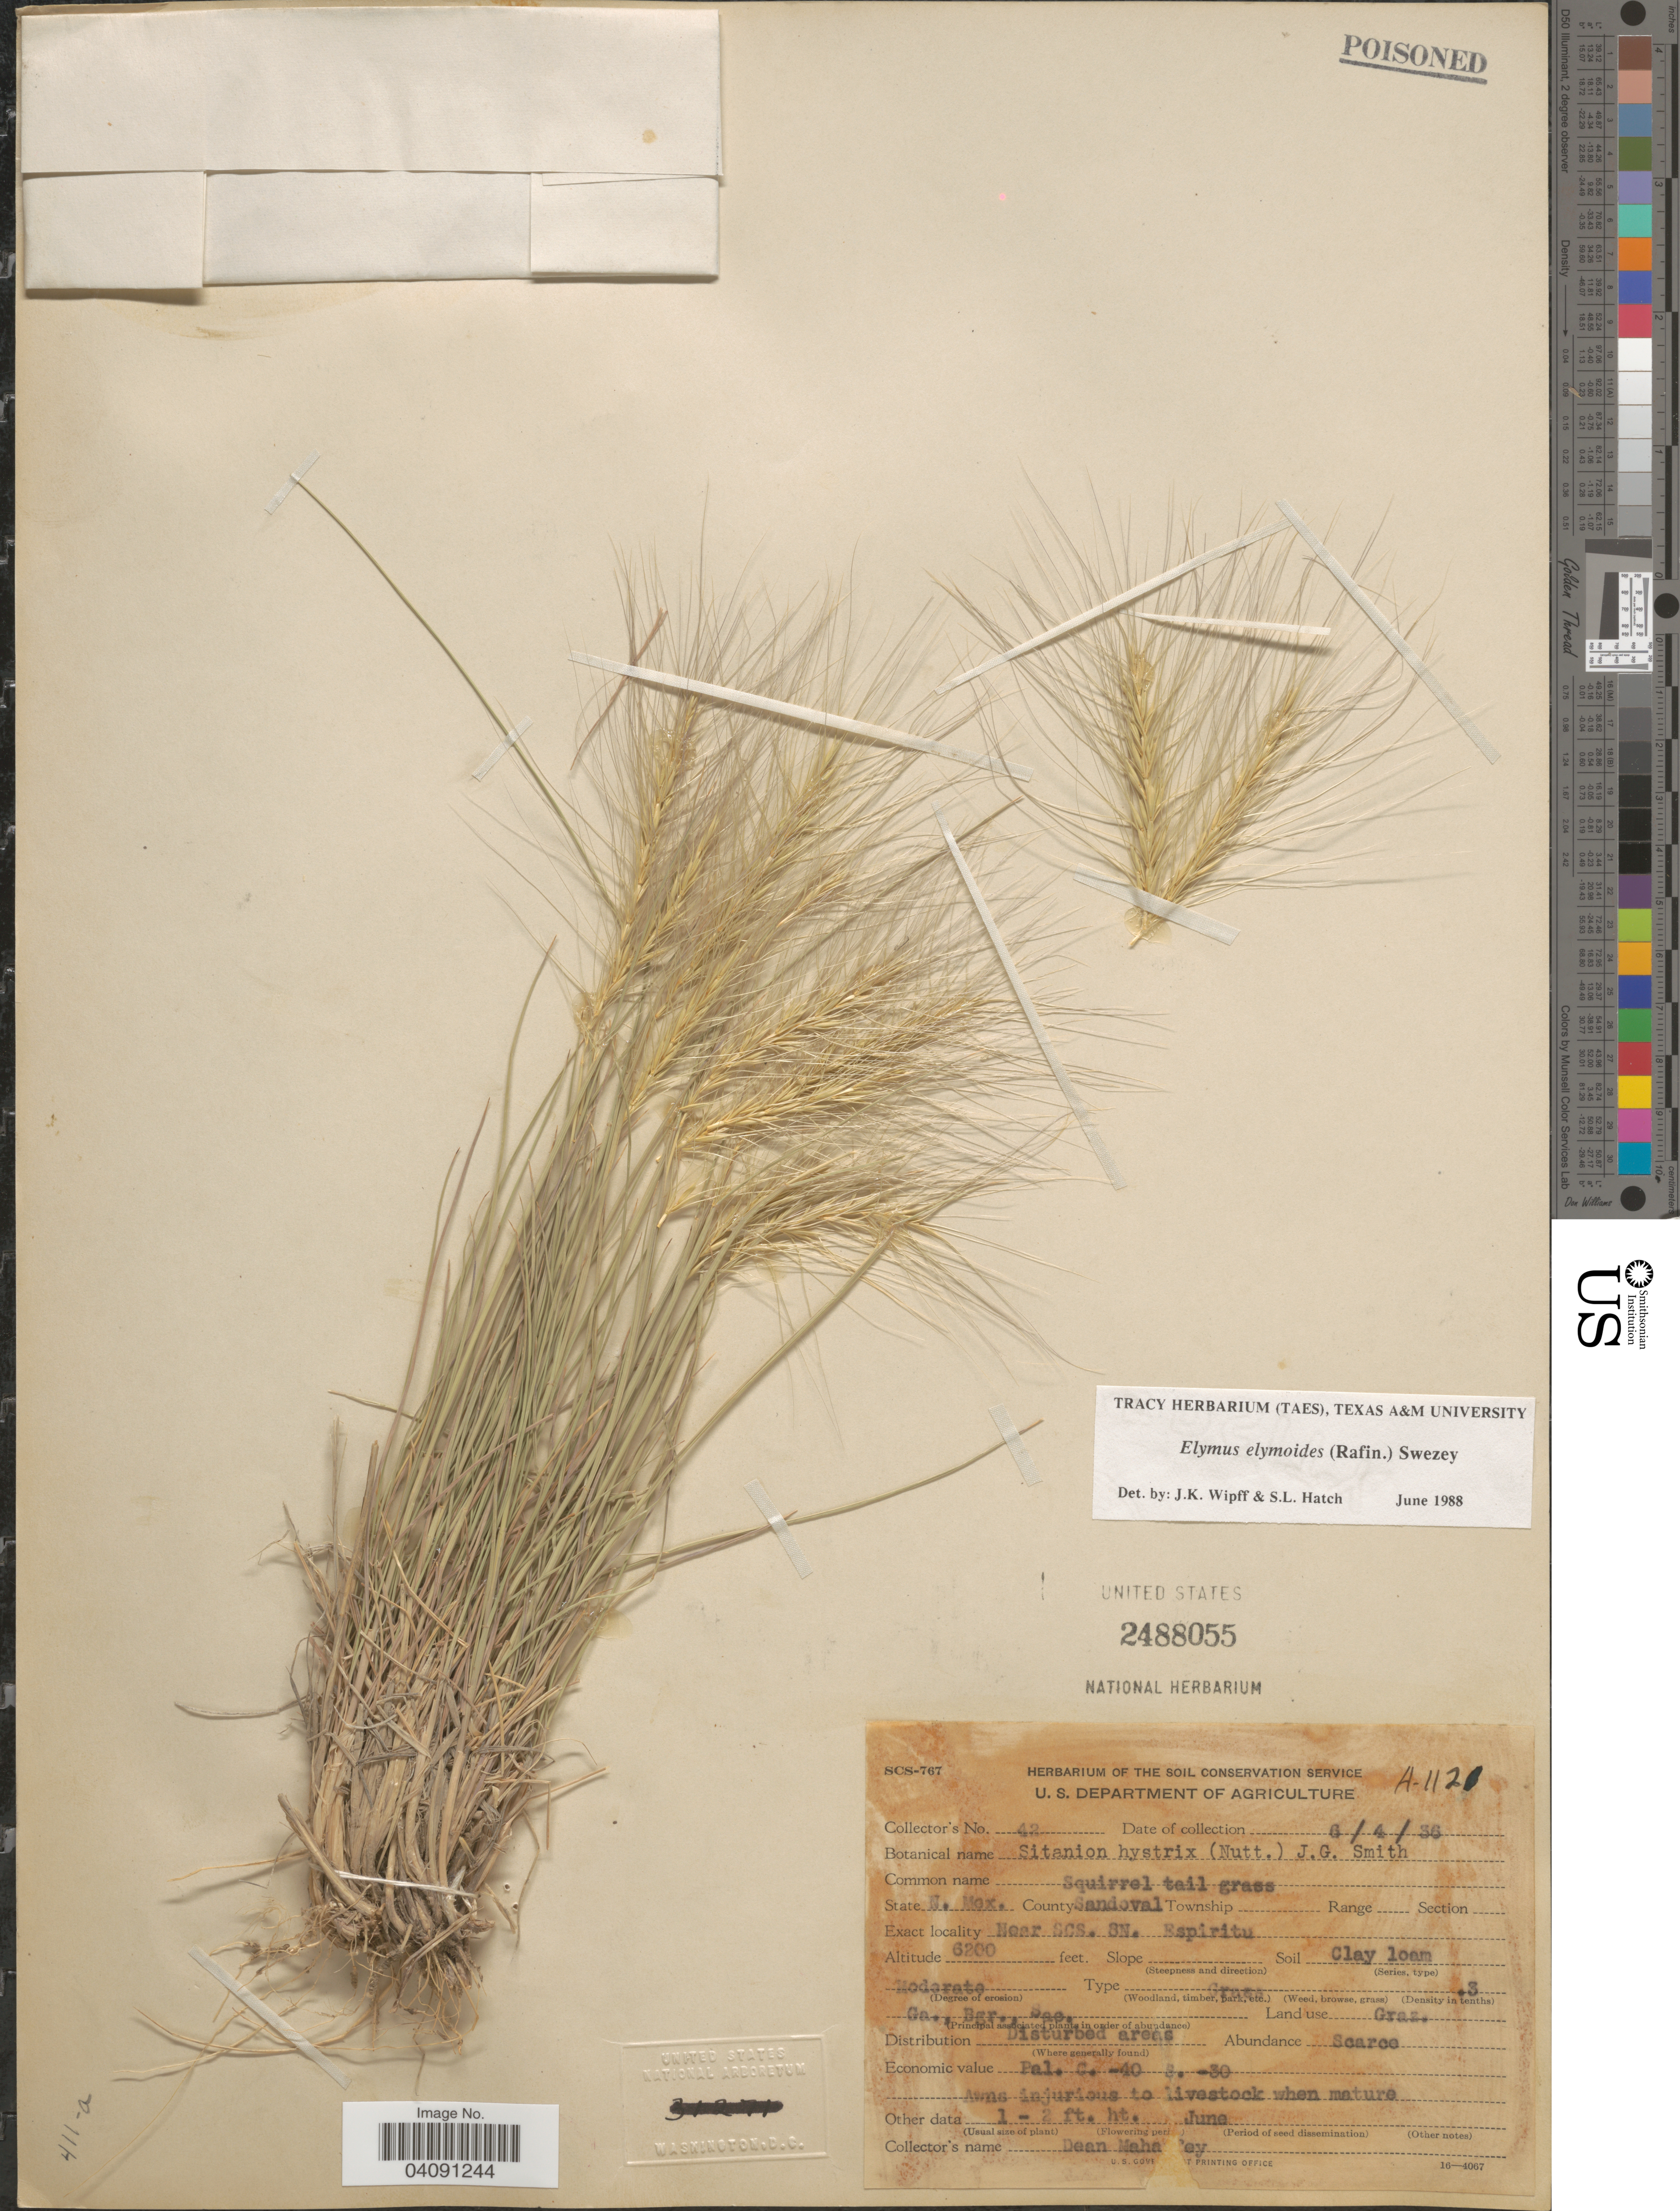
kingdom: Plantae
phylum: Tracheophyta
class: Liliopsida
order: Poales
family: Poaceae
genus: Elymus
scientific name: Elymus canadensis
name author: L.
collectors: D. Mahaffey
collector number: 42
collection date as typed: Transcribed d/m/y: 4/6/36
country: United States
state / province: New Mexico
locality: County Sandoval. Near SCS. 8N. Espiritu.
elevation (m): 1890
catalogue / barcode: US 2488055